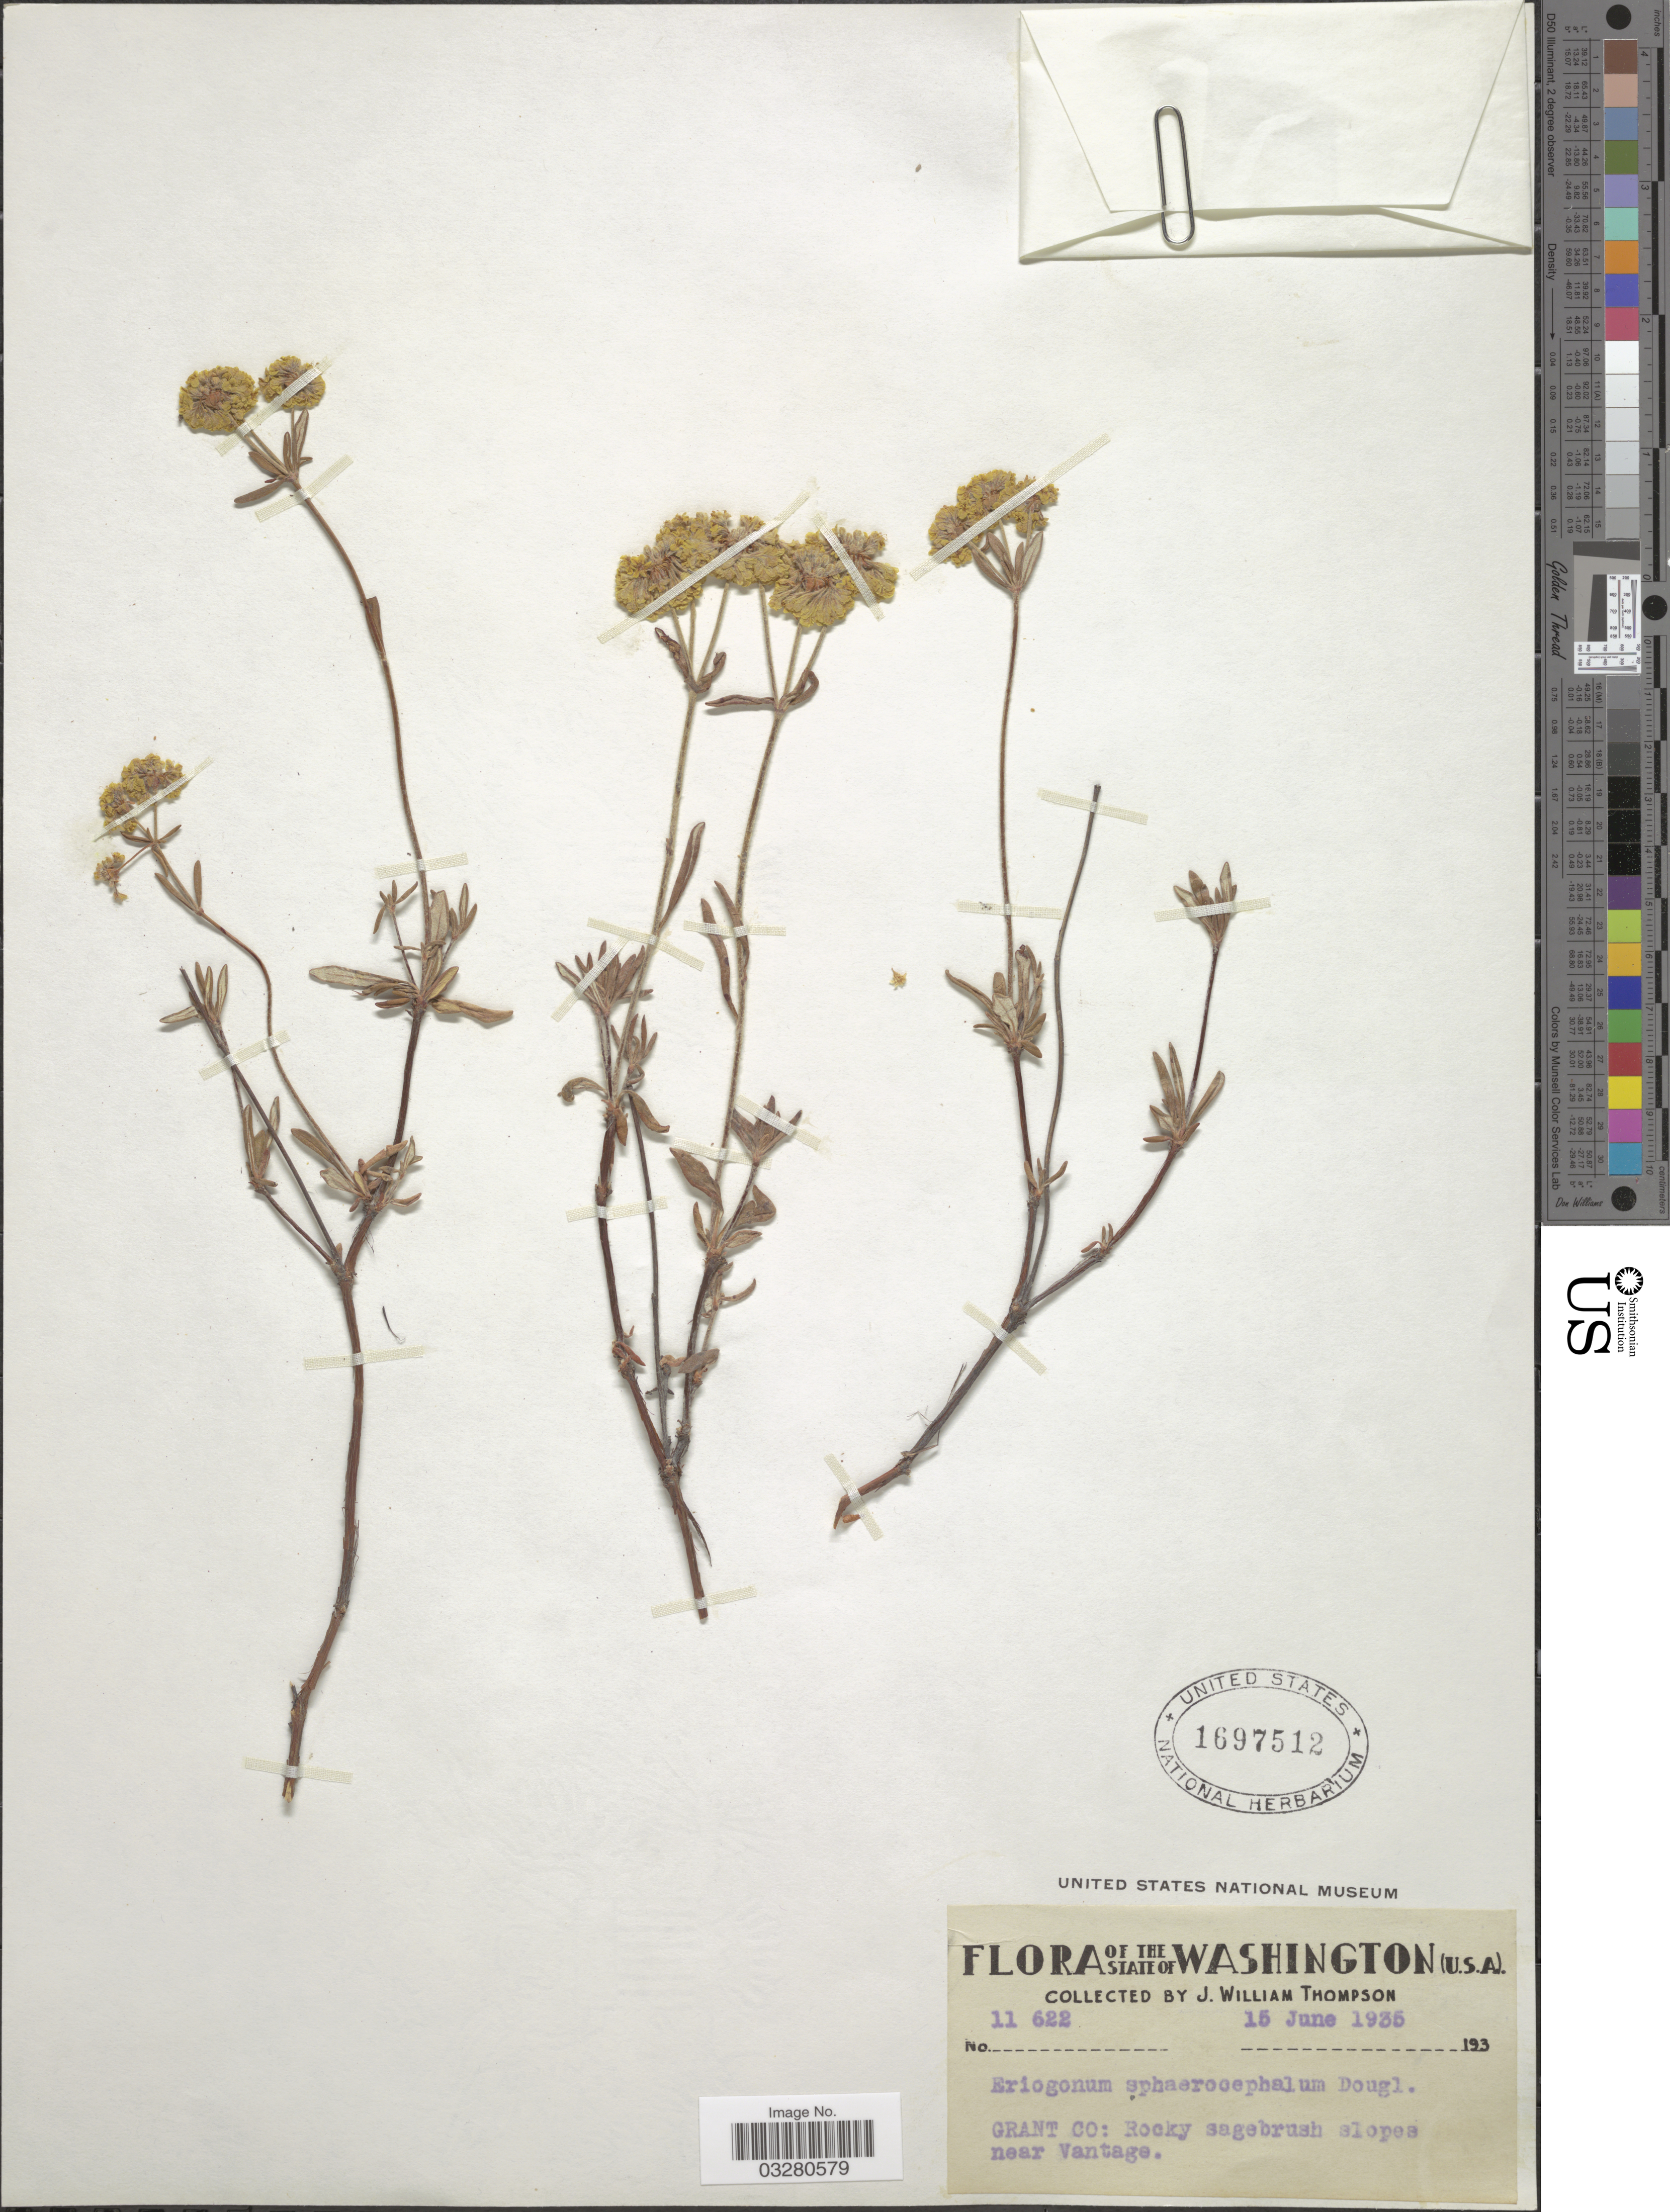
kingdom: Plantae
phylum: Tracheophyta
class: Magnoliopsida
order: Caryophyllales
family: Polygonaceae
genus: Eriogonum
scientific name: Eriogonum sphaerocephalum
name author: Benth. & Douglas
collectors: J. W. Thompson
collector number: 11622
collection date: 1935-06-15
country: United States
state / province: Washington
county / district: Grant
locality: Grant Co: Rocky sagebrush slopes near Vantage.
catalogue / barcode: US 1697512